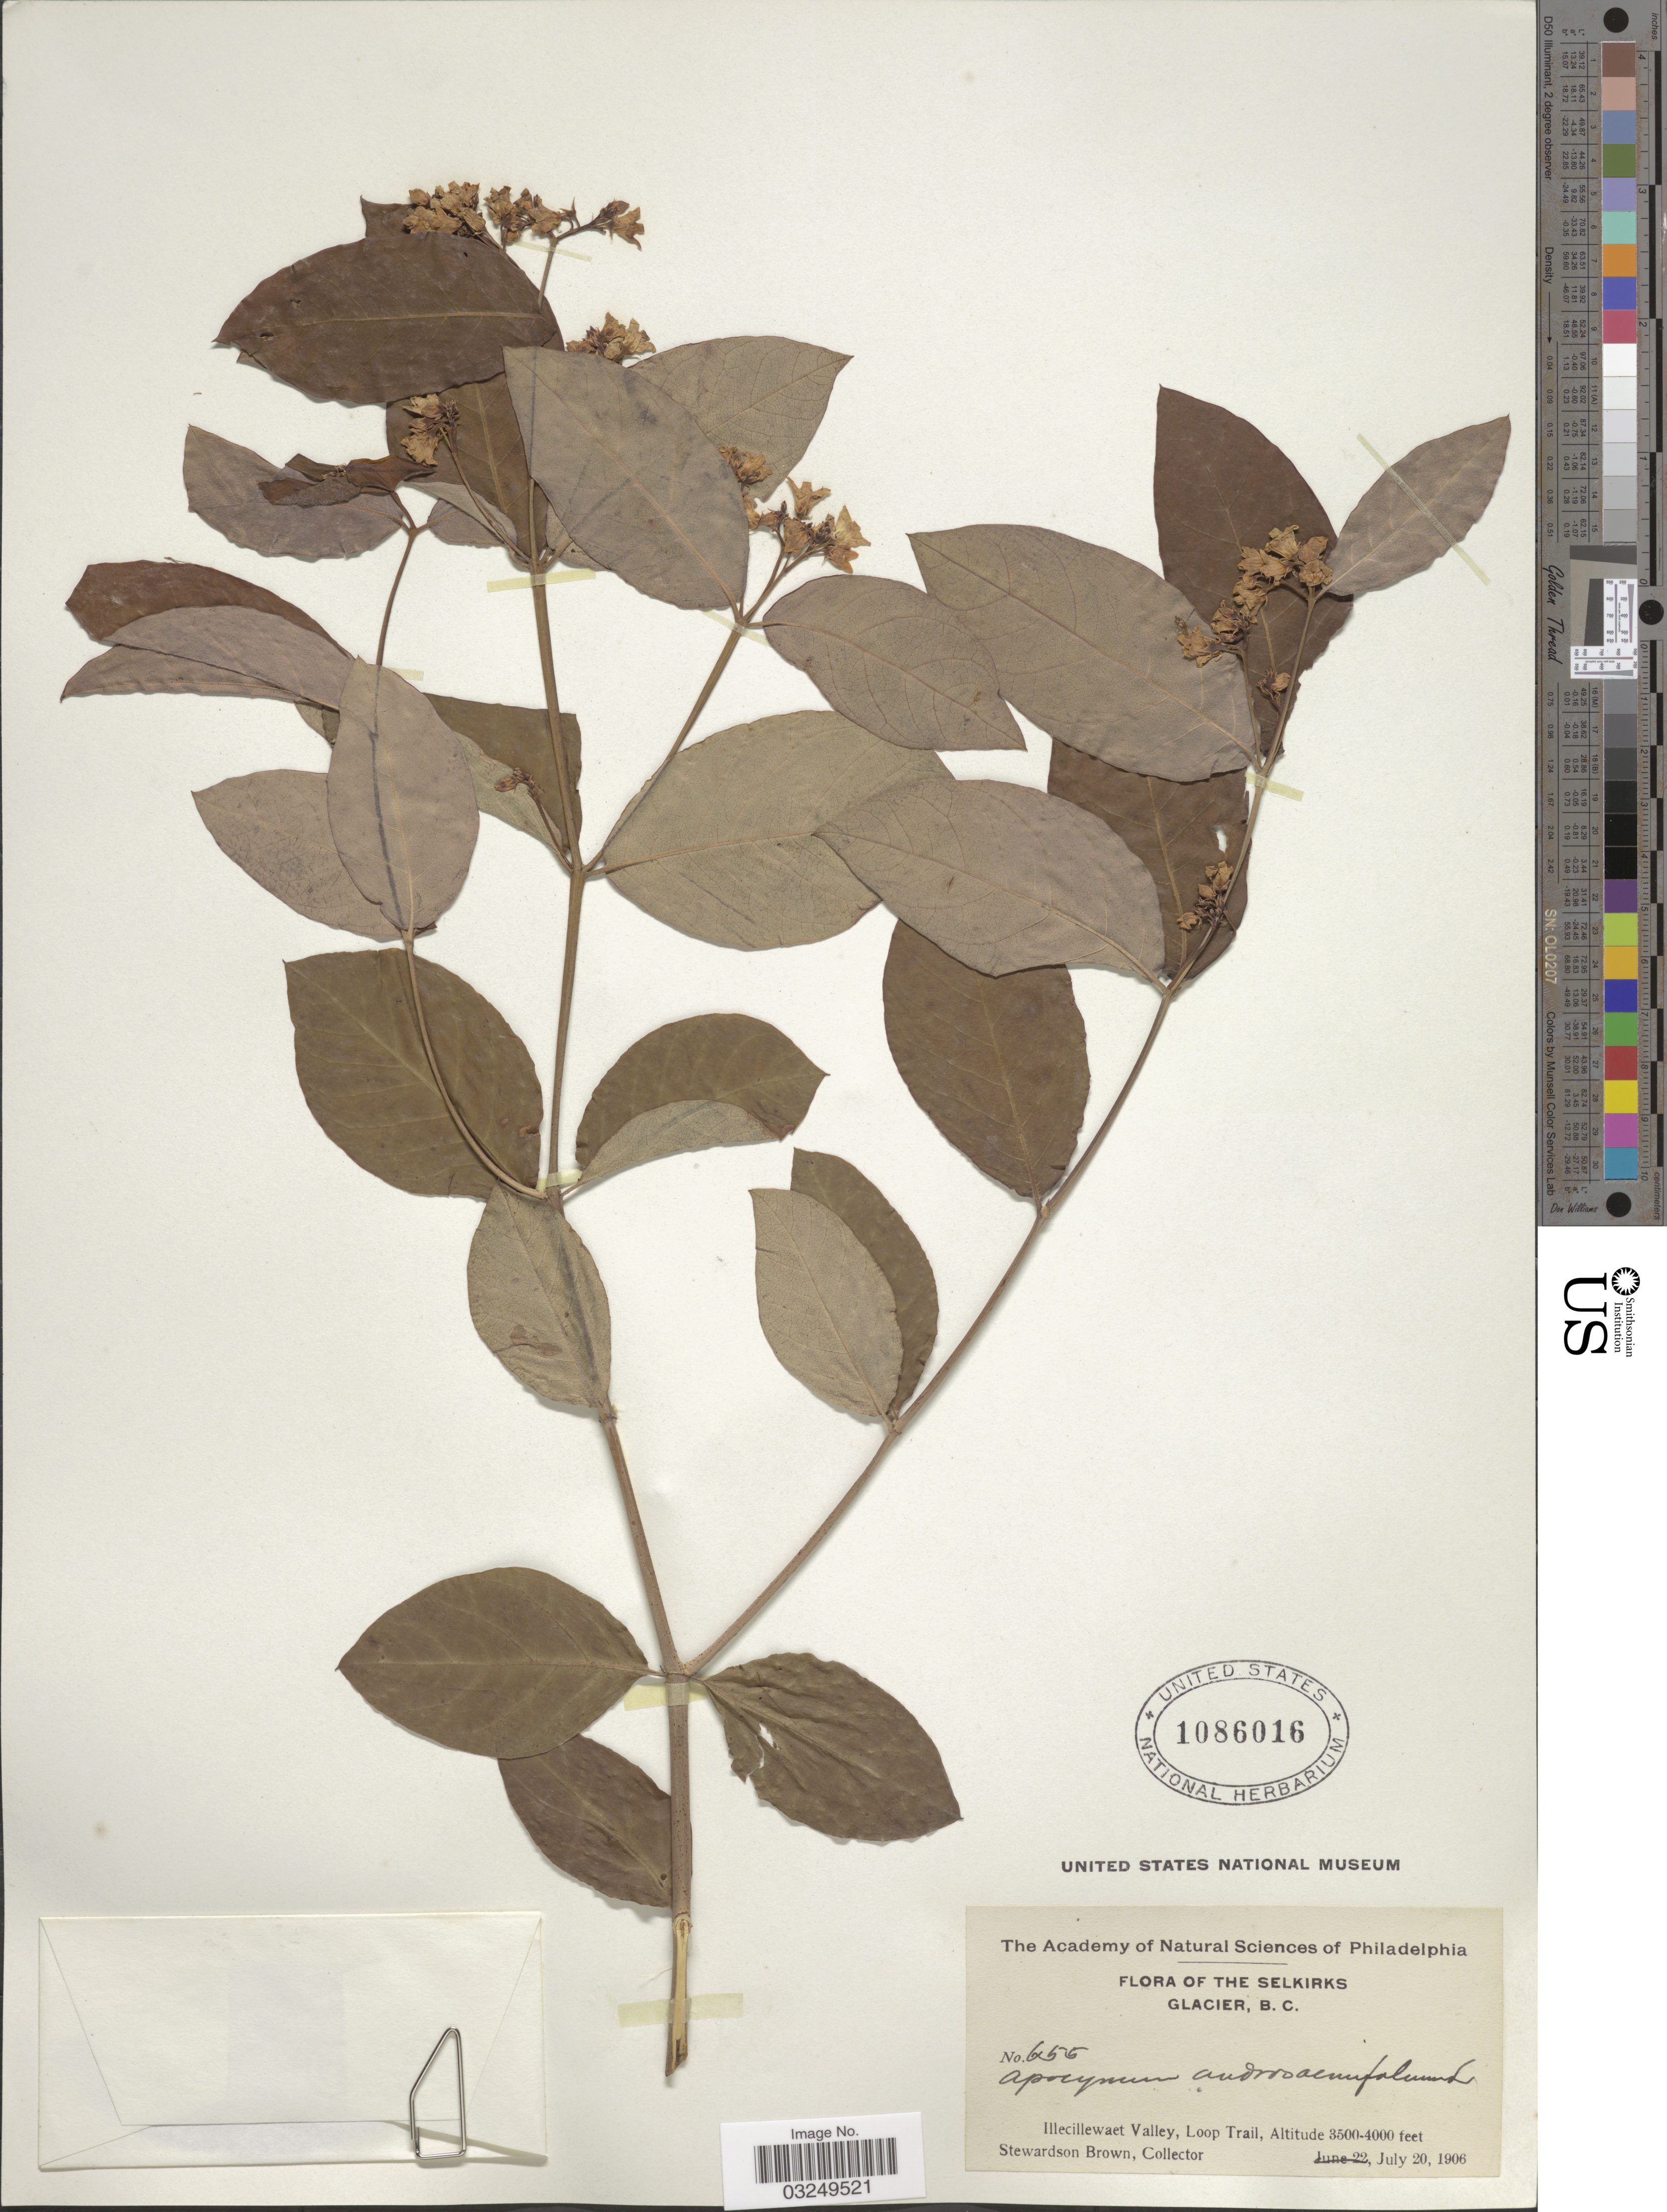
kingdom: Plantae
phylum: Tracheophyta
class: Magnoliopsida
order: Gentianales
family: Apocynaceae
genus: Apocynum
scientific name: Apocynum androsaemifolium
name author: L.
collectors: S. Brown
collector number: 655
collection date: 1906-07-20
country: Canada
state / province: British Columbia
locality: The Selkirks Glacier, B. C. Illecillewaet Valley, Loop Trail.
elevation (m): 1067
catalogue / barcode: US 1086016